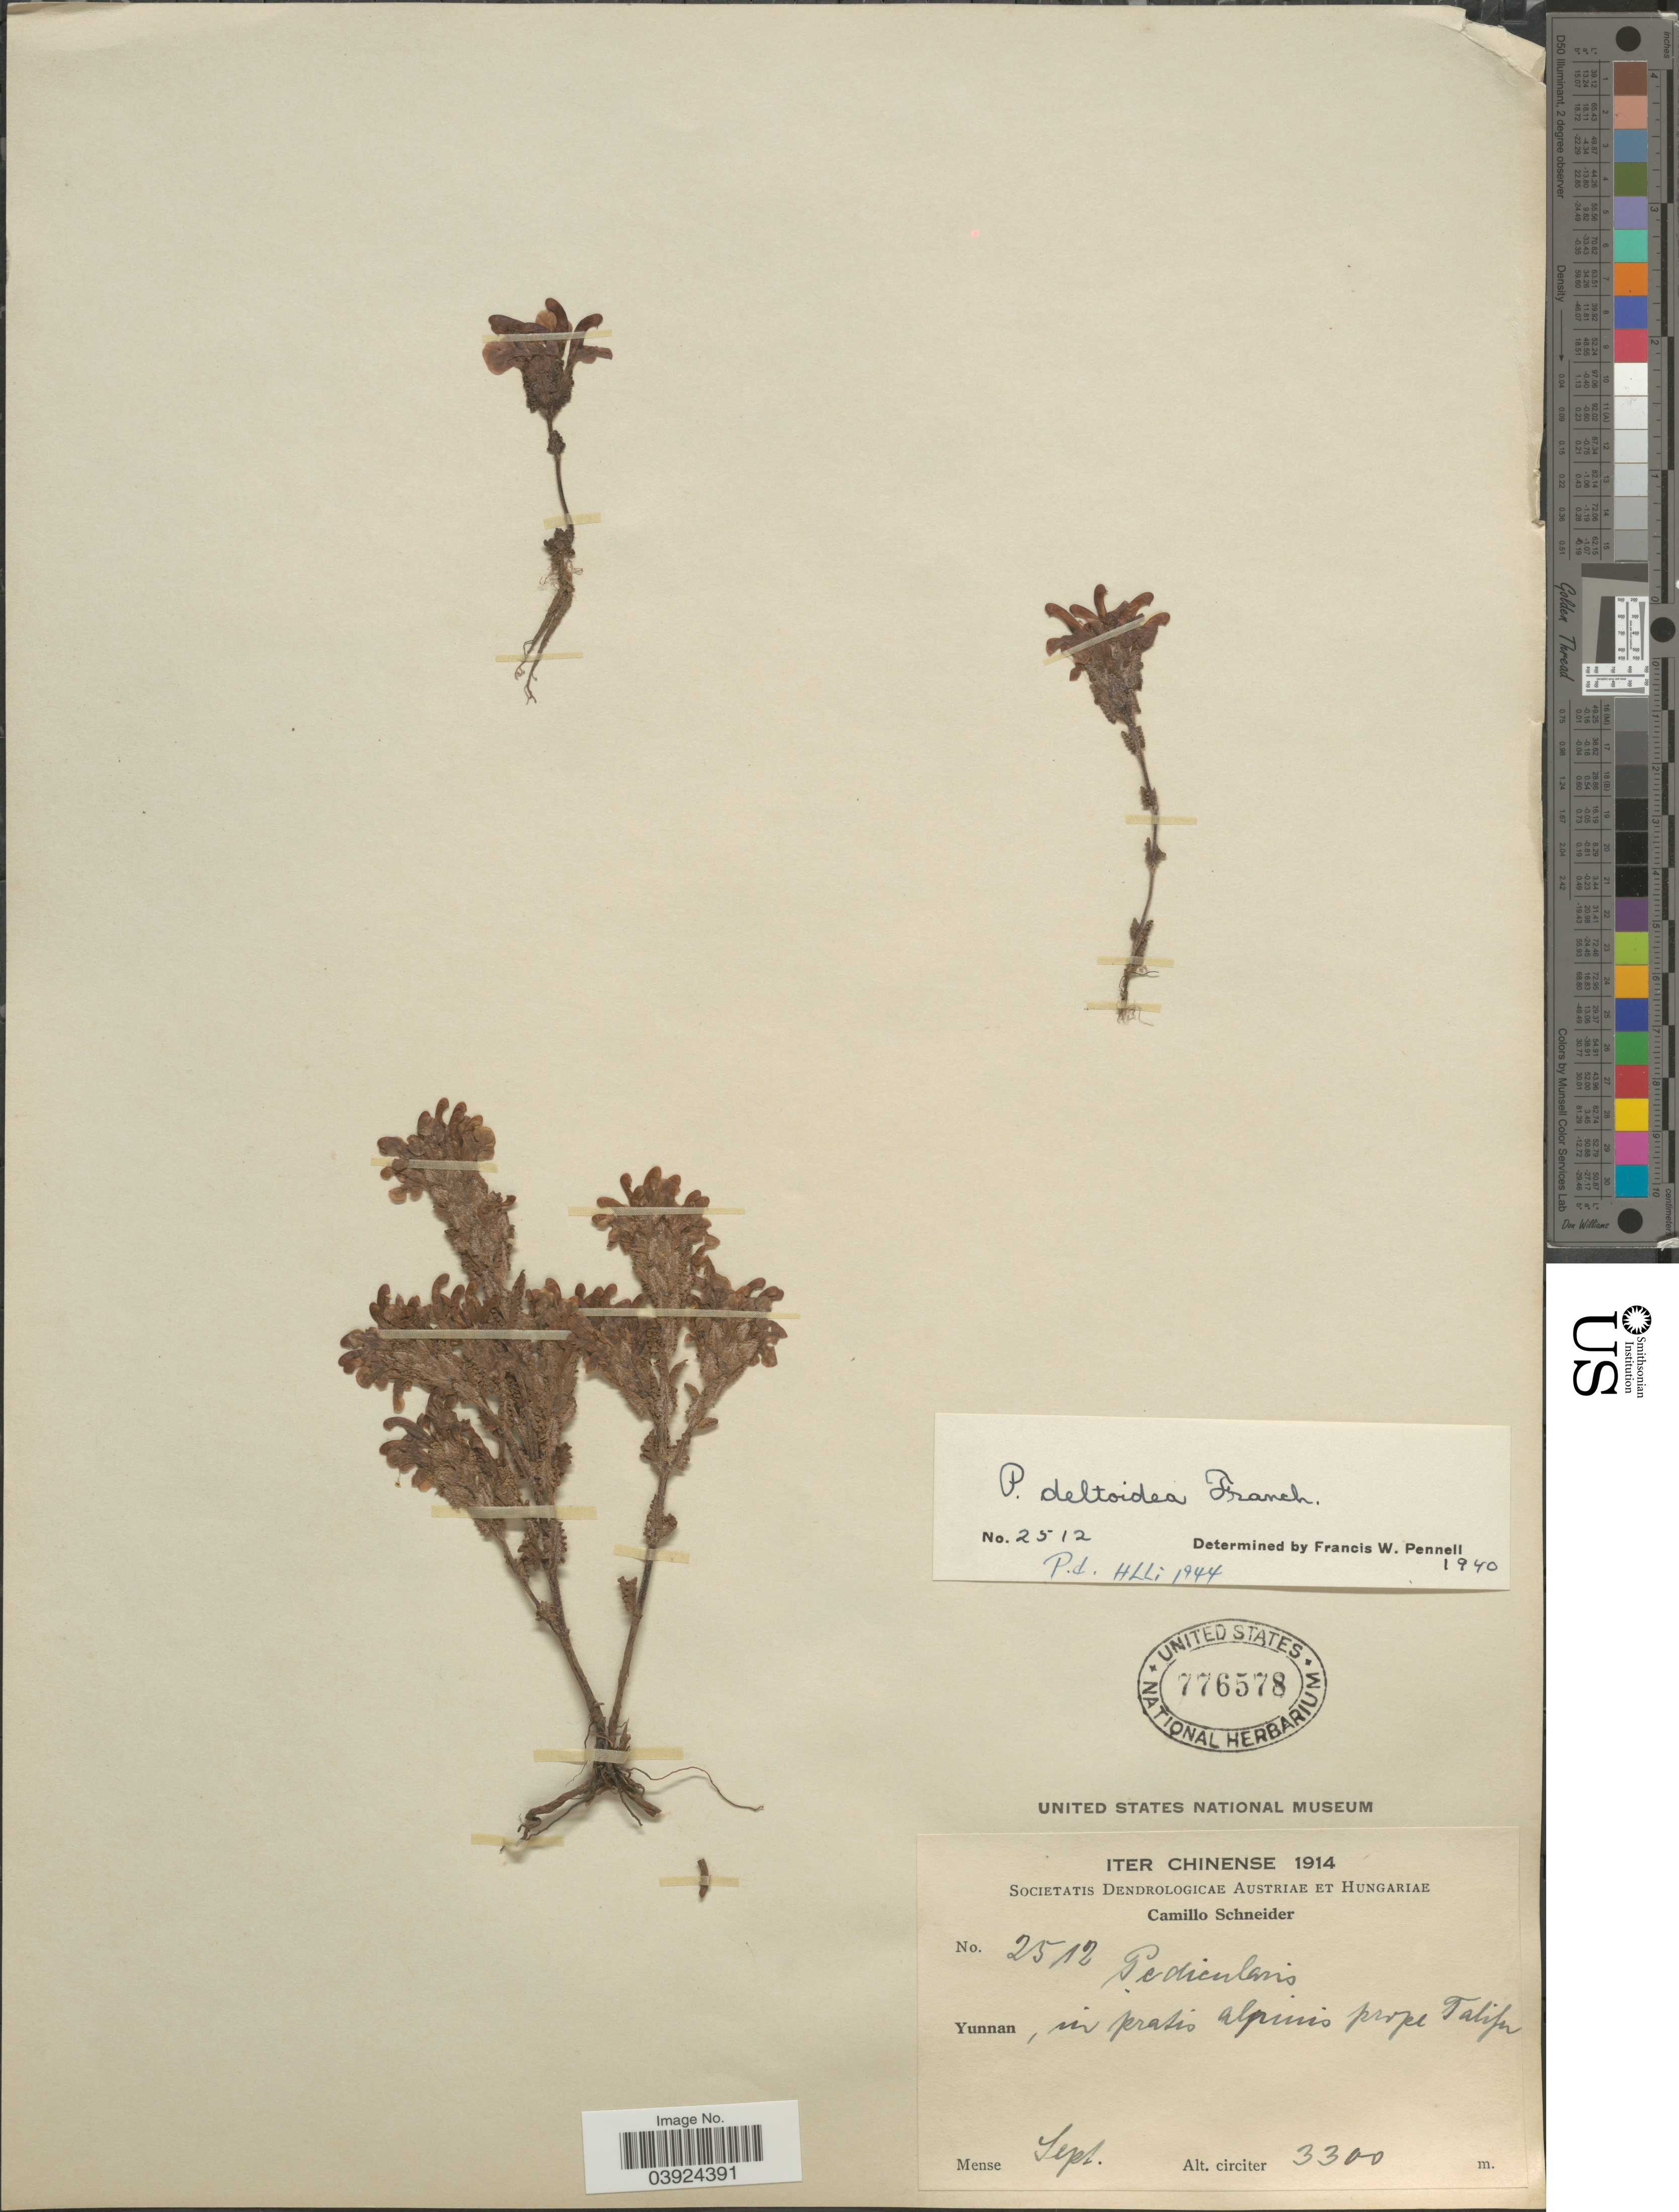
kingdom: Plantae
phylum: Tracheophyta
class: Magnoliopsida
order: Lamiales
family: Orobanchaceae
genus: Pedicularis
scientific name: Pedicularis deltoidea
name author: Franch. ex Maxim.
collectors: C. K. Schneider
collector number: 2512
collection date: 1914-09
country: China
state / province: Yunnan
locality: In pratis alpinis prope Talifu.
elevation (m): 3300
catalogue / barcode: US 776578